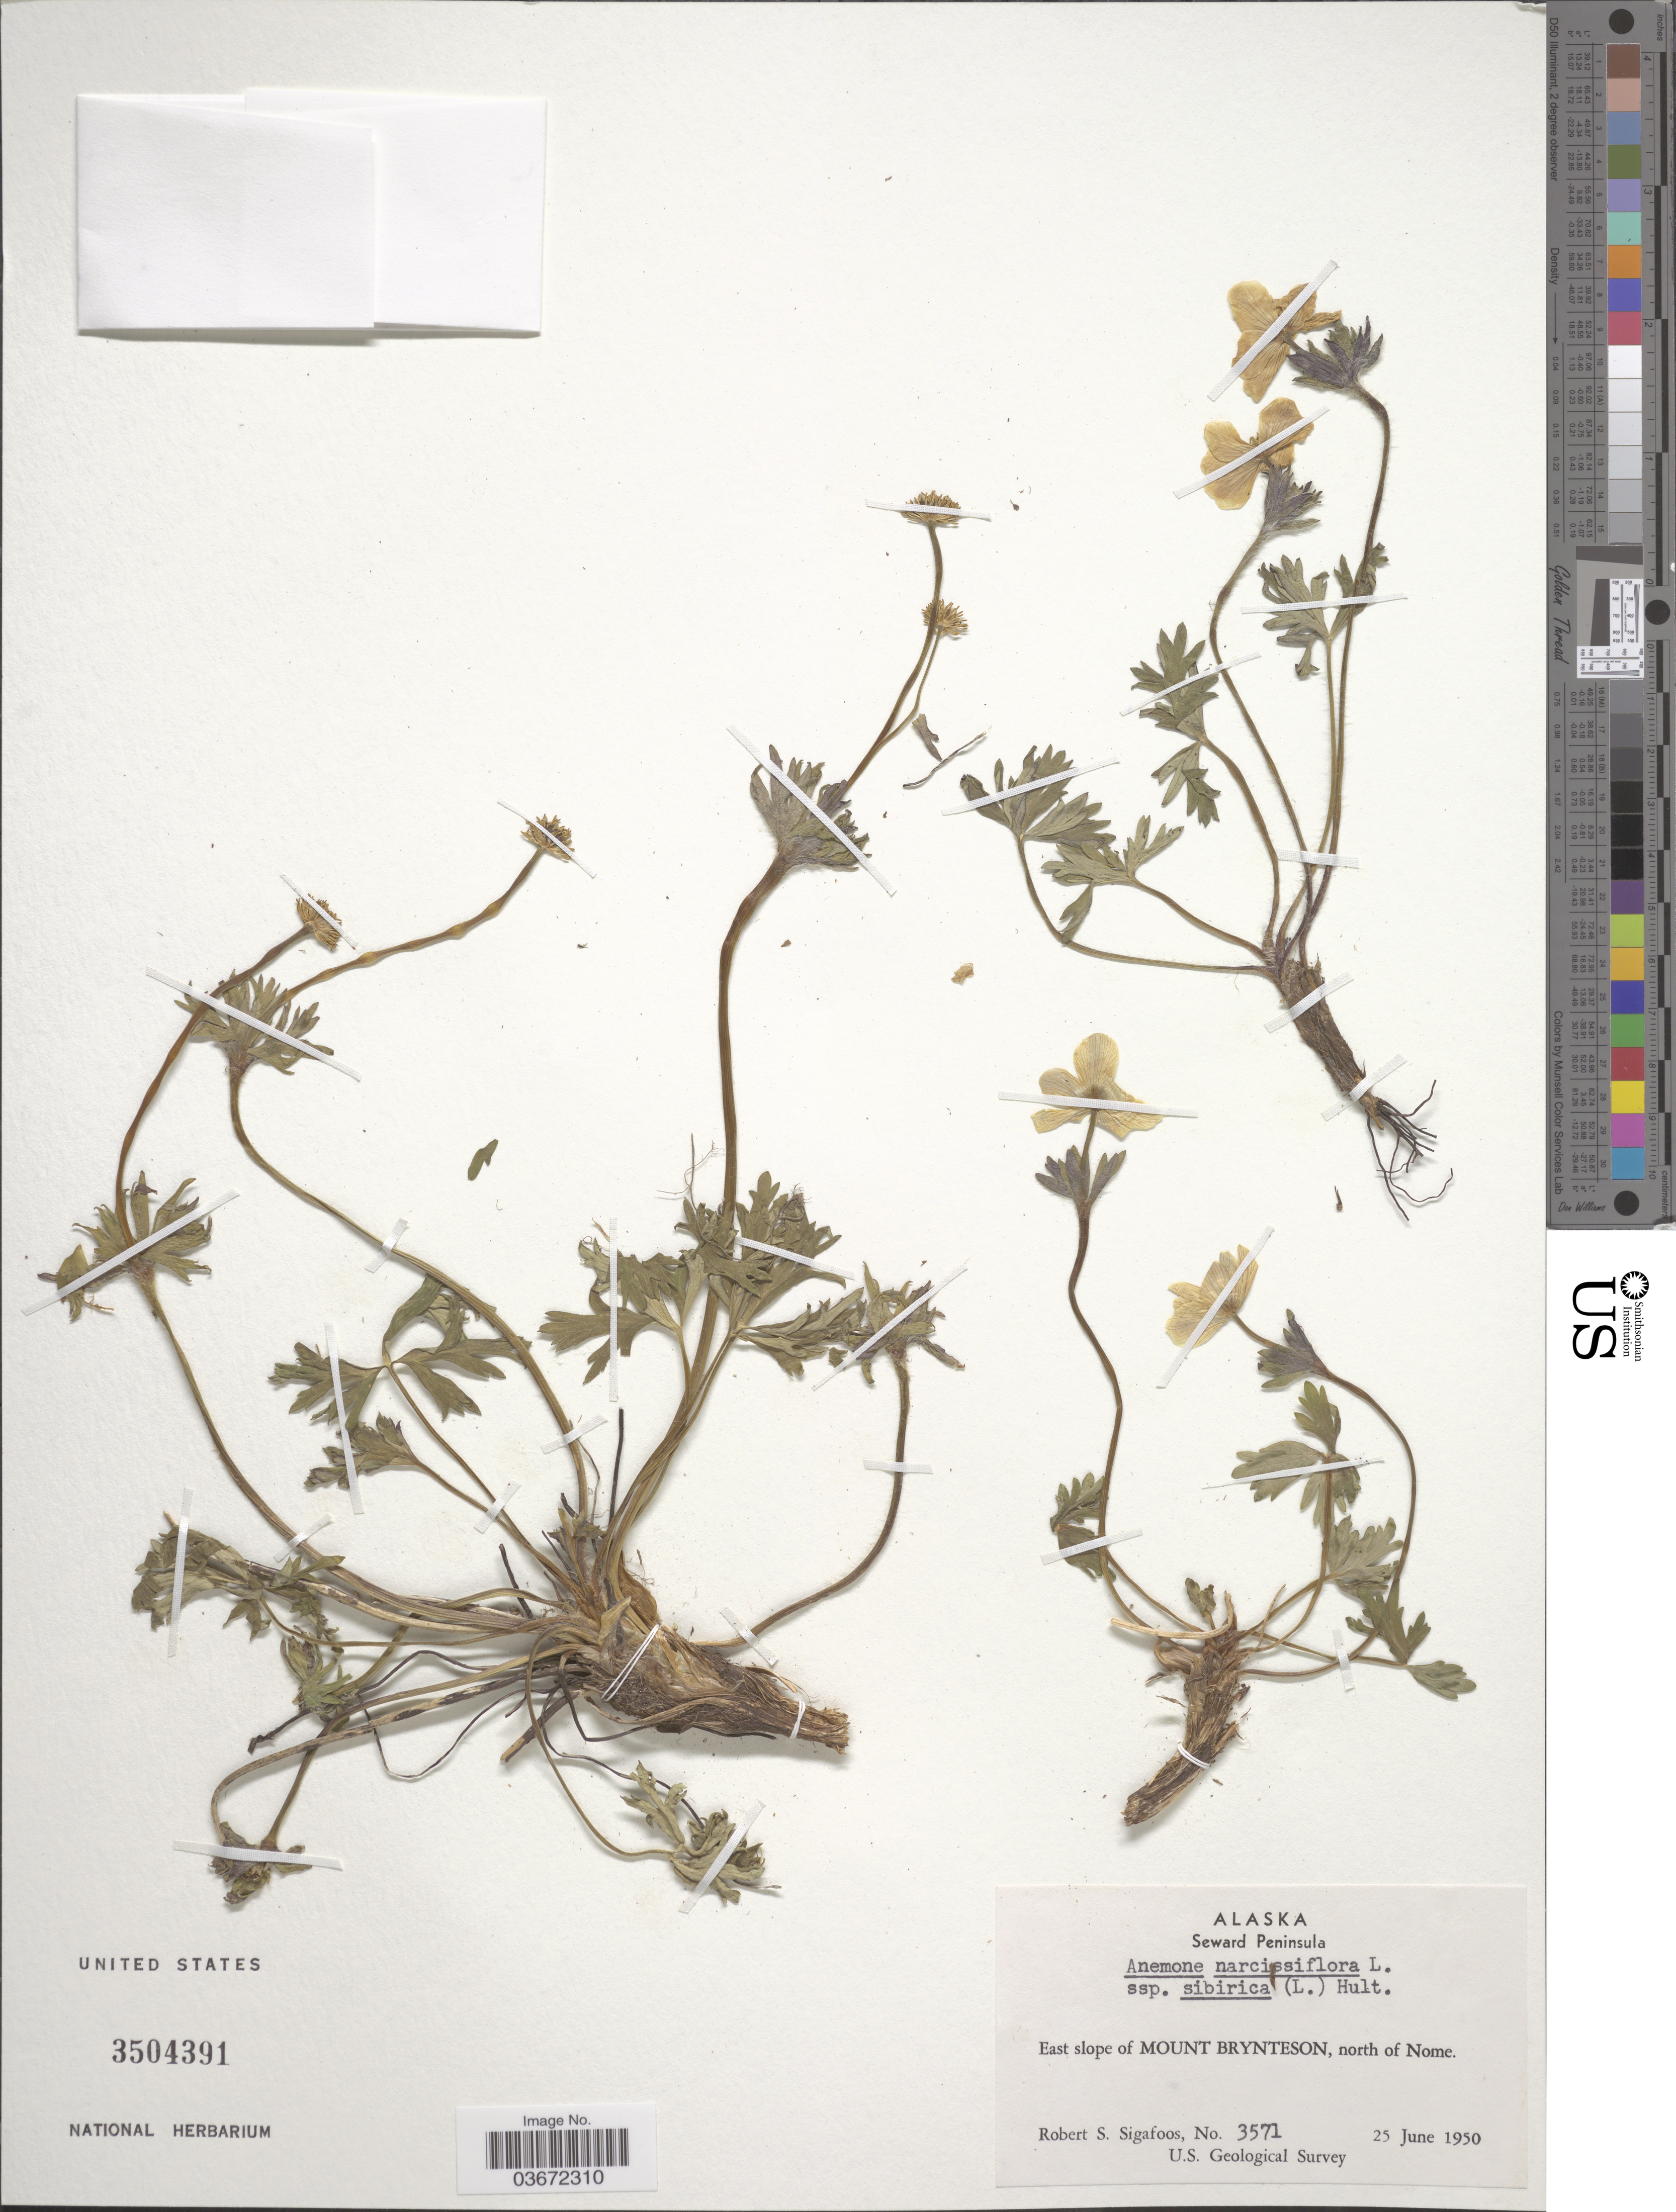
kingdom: Plantae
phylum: Tracheophyta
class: Magnoliopsida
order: Ranunculales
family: Ranunculaceae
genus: Anemone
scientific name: Anemone narcissiflora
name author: L.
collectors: R. Sigafoos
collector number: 3571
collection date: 1950-06-25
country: United States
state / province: Alaska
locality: Seward Peninsula. East slope of Mount Brynteson, north of Nome.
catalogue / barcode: US 3504391